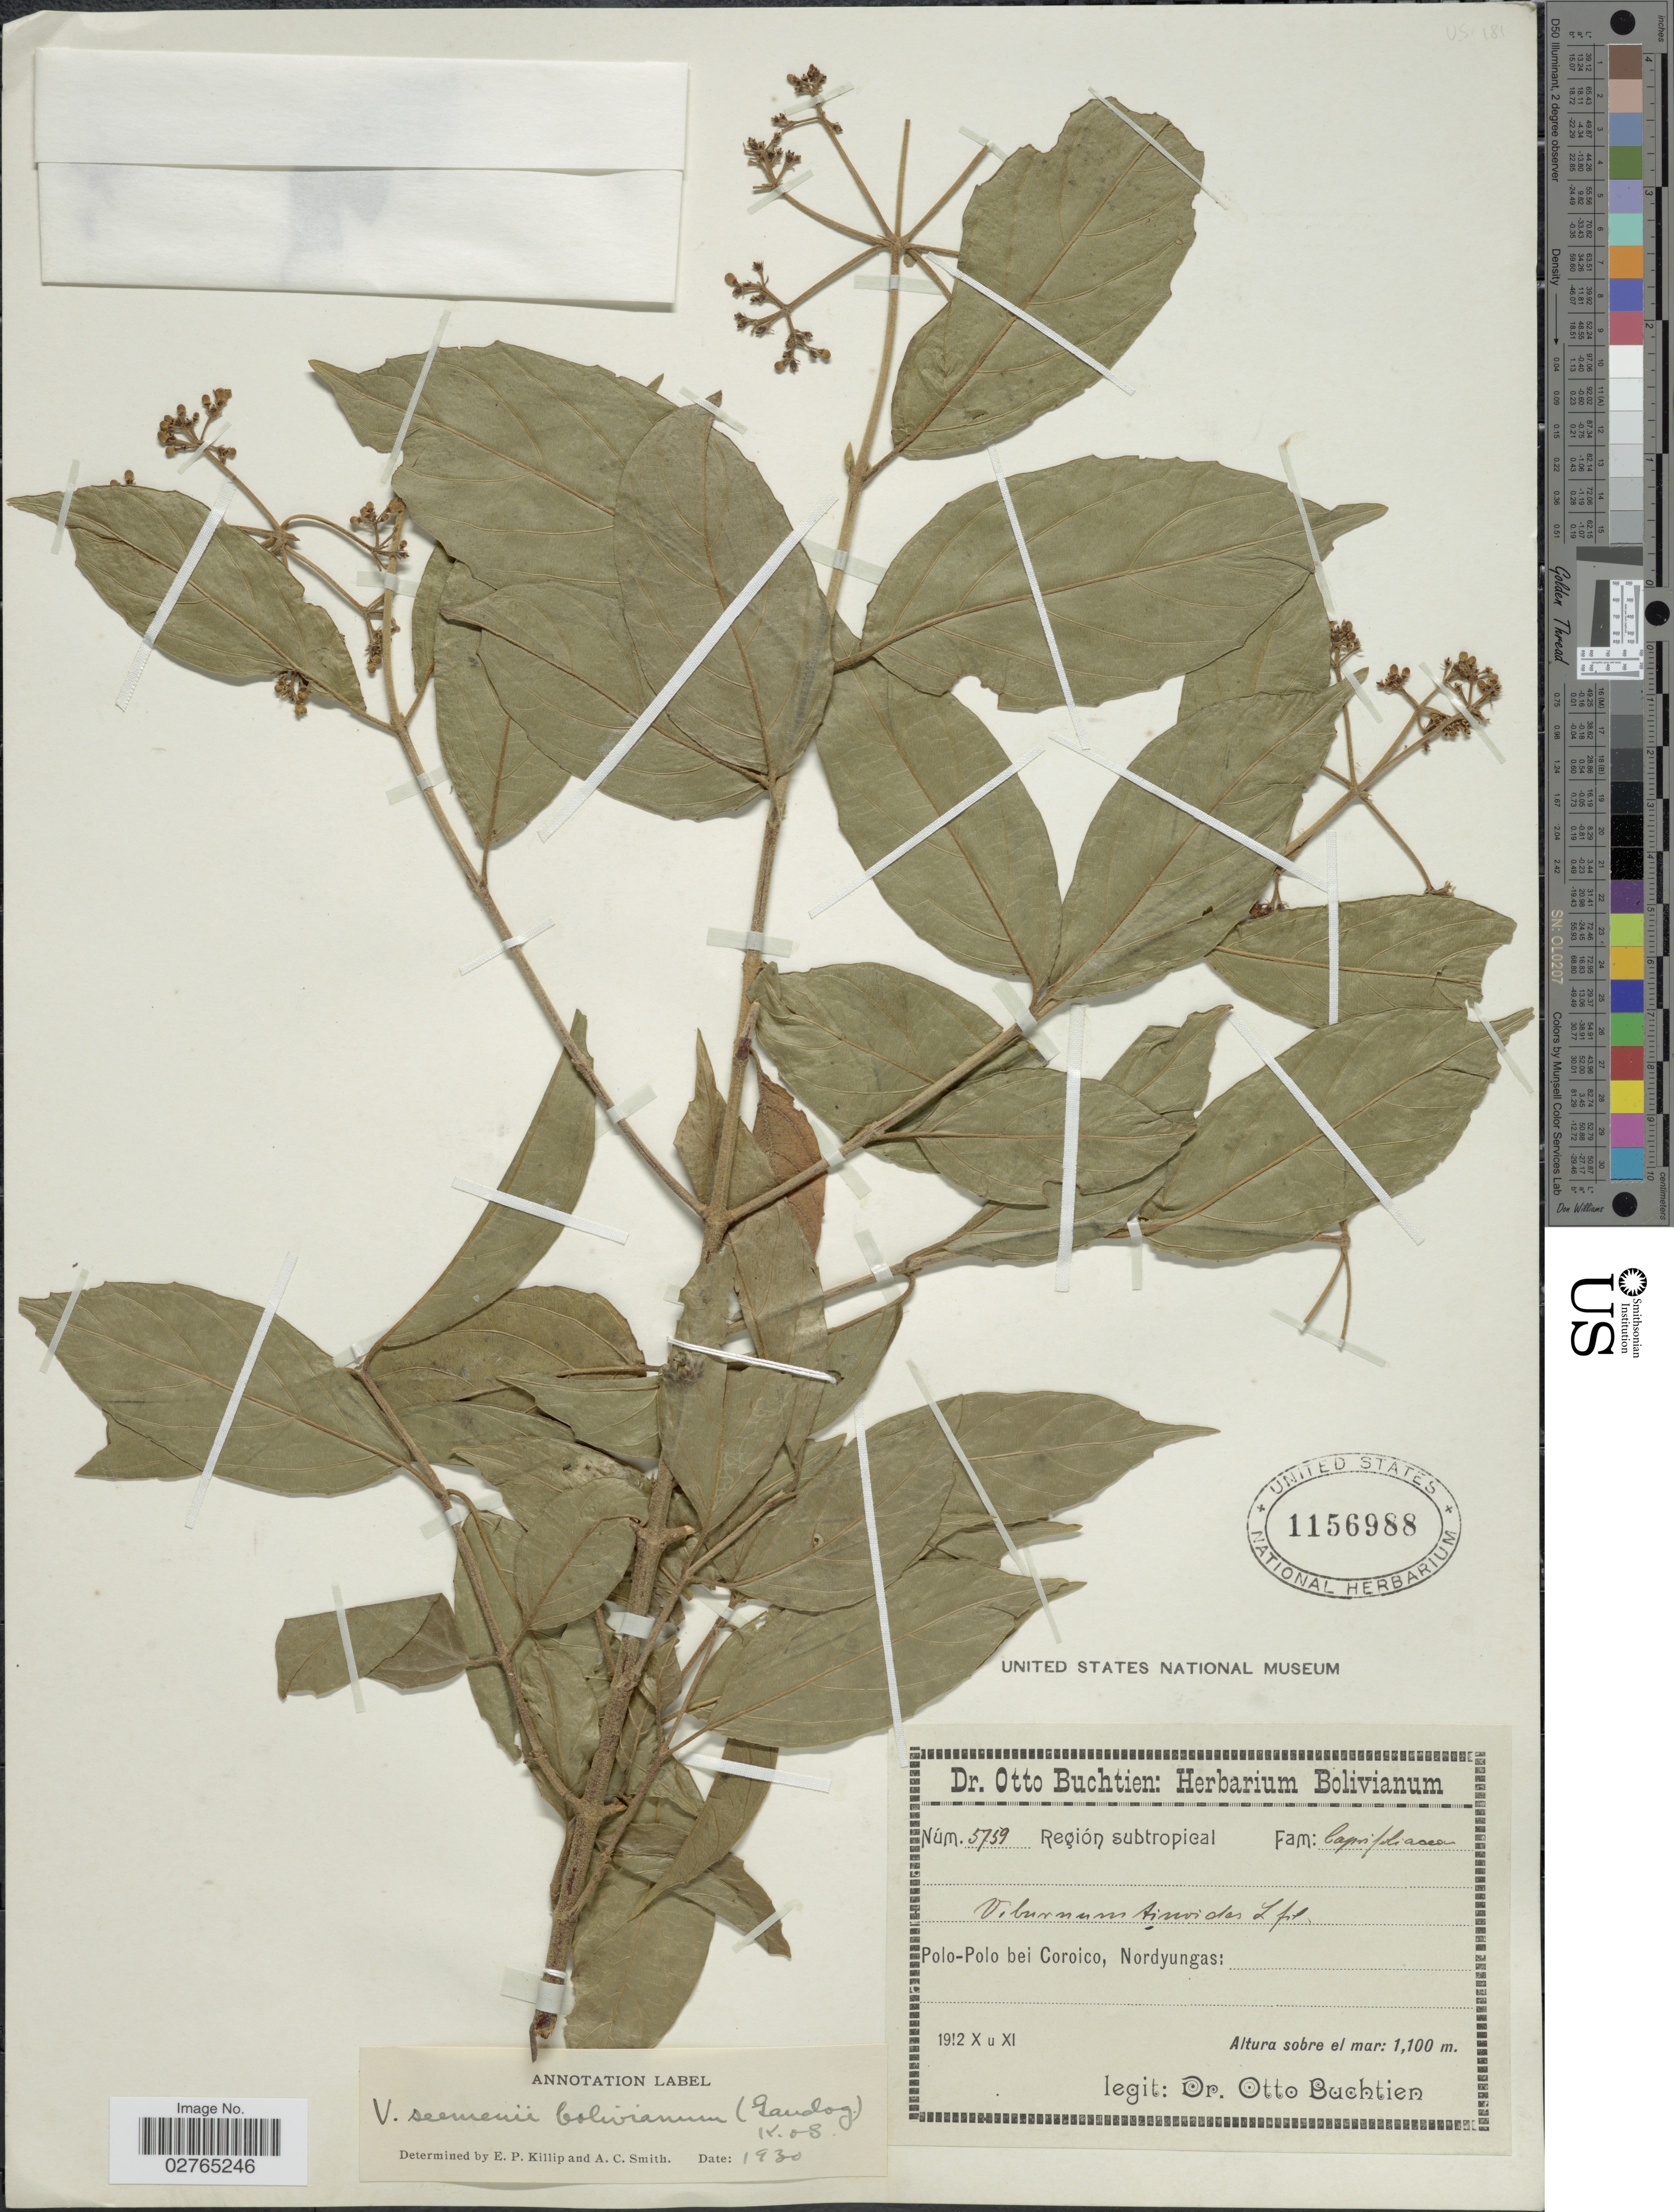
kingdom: Plantae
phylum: Tracheophyta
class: Magnoliopsida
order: Dipsacales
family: Viburnaceae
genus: Viburnum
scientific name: Viburnum seemenii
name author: Graebn. in Urb.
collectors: O. Buchtien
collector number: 5759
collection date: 1912-10/1912-11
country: Bolivia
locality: Polo-Polo bei Coroico, Nordyungas.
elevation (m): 1100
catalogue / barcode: US 1156988